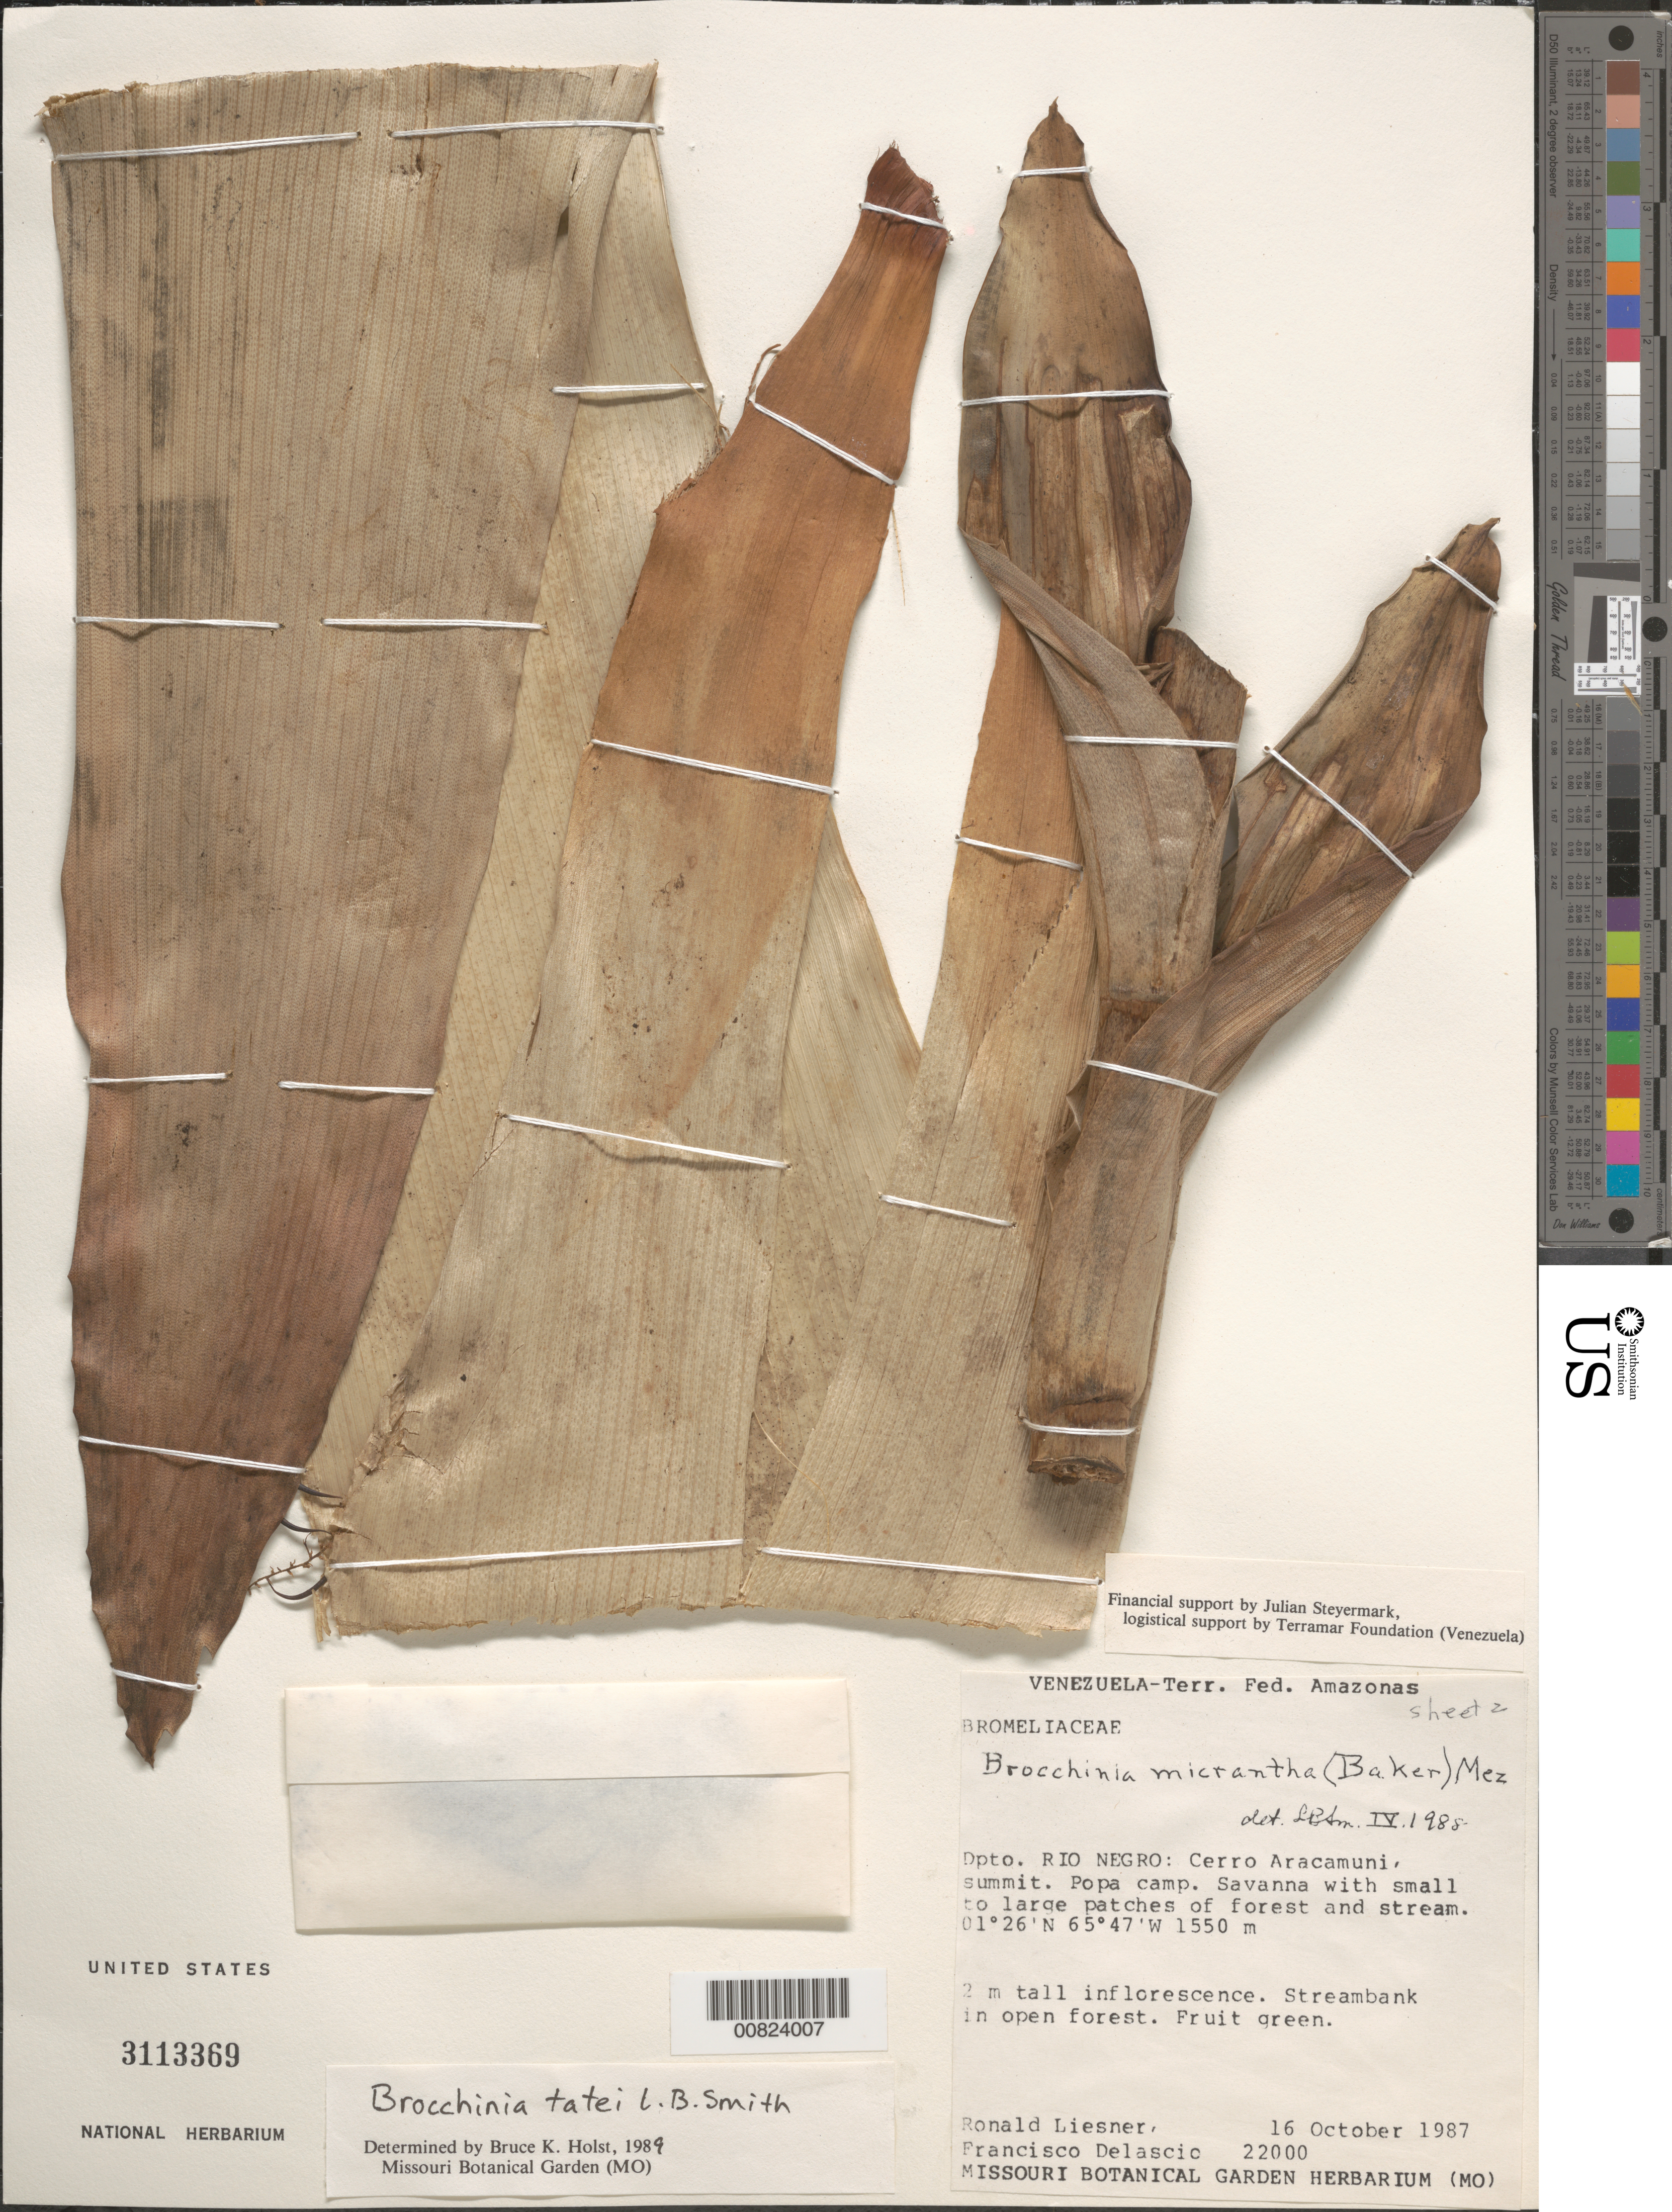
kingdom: Plantae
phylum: Tracheophyta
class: Liliopsida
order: Poales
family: Bromeliaceae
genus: Brocchinia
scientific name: Brocchinia tatei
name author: L.B. Sm.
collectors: R. L. Liesner & F. Delascio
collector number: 22000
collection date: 1987-10-16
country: Venezuela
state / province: Amazonas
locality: Terr. Fed. Amazonas. Dpto. Rio Negro: Cerro Aracamuni, summit. Popa camp.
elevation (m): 1550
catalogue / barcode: US 3113369